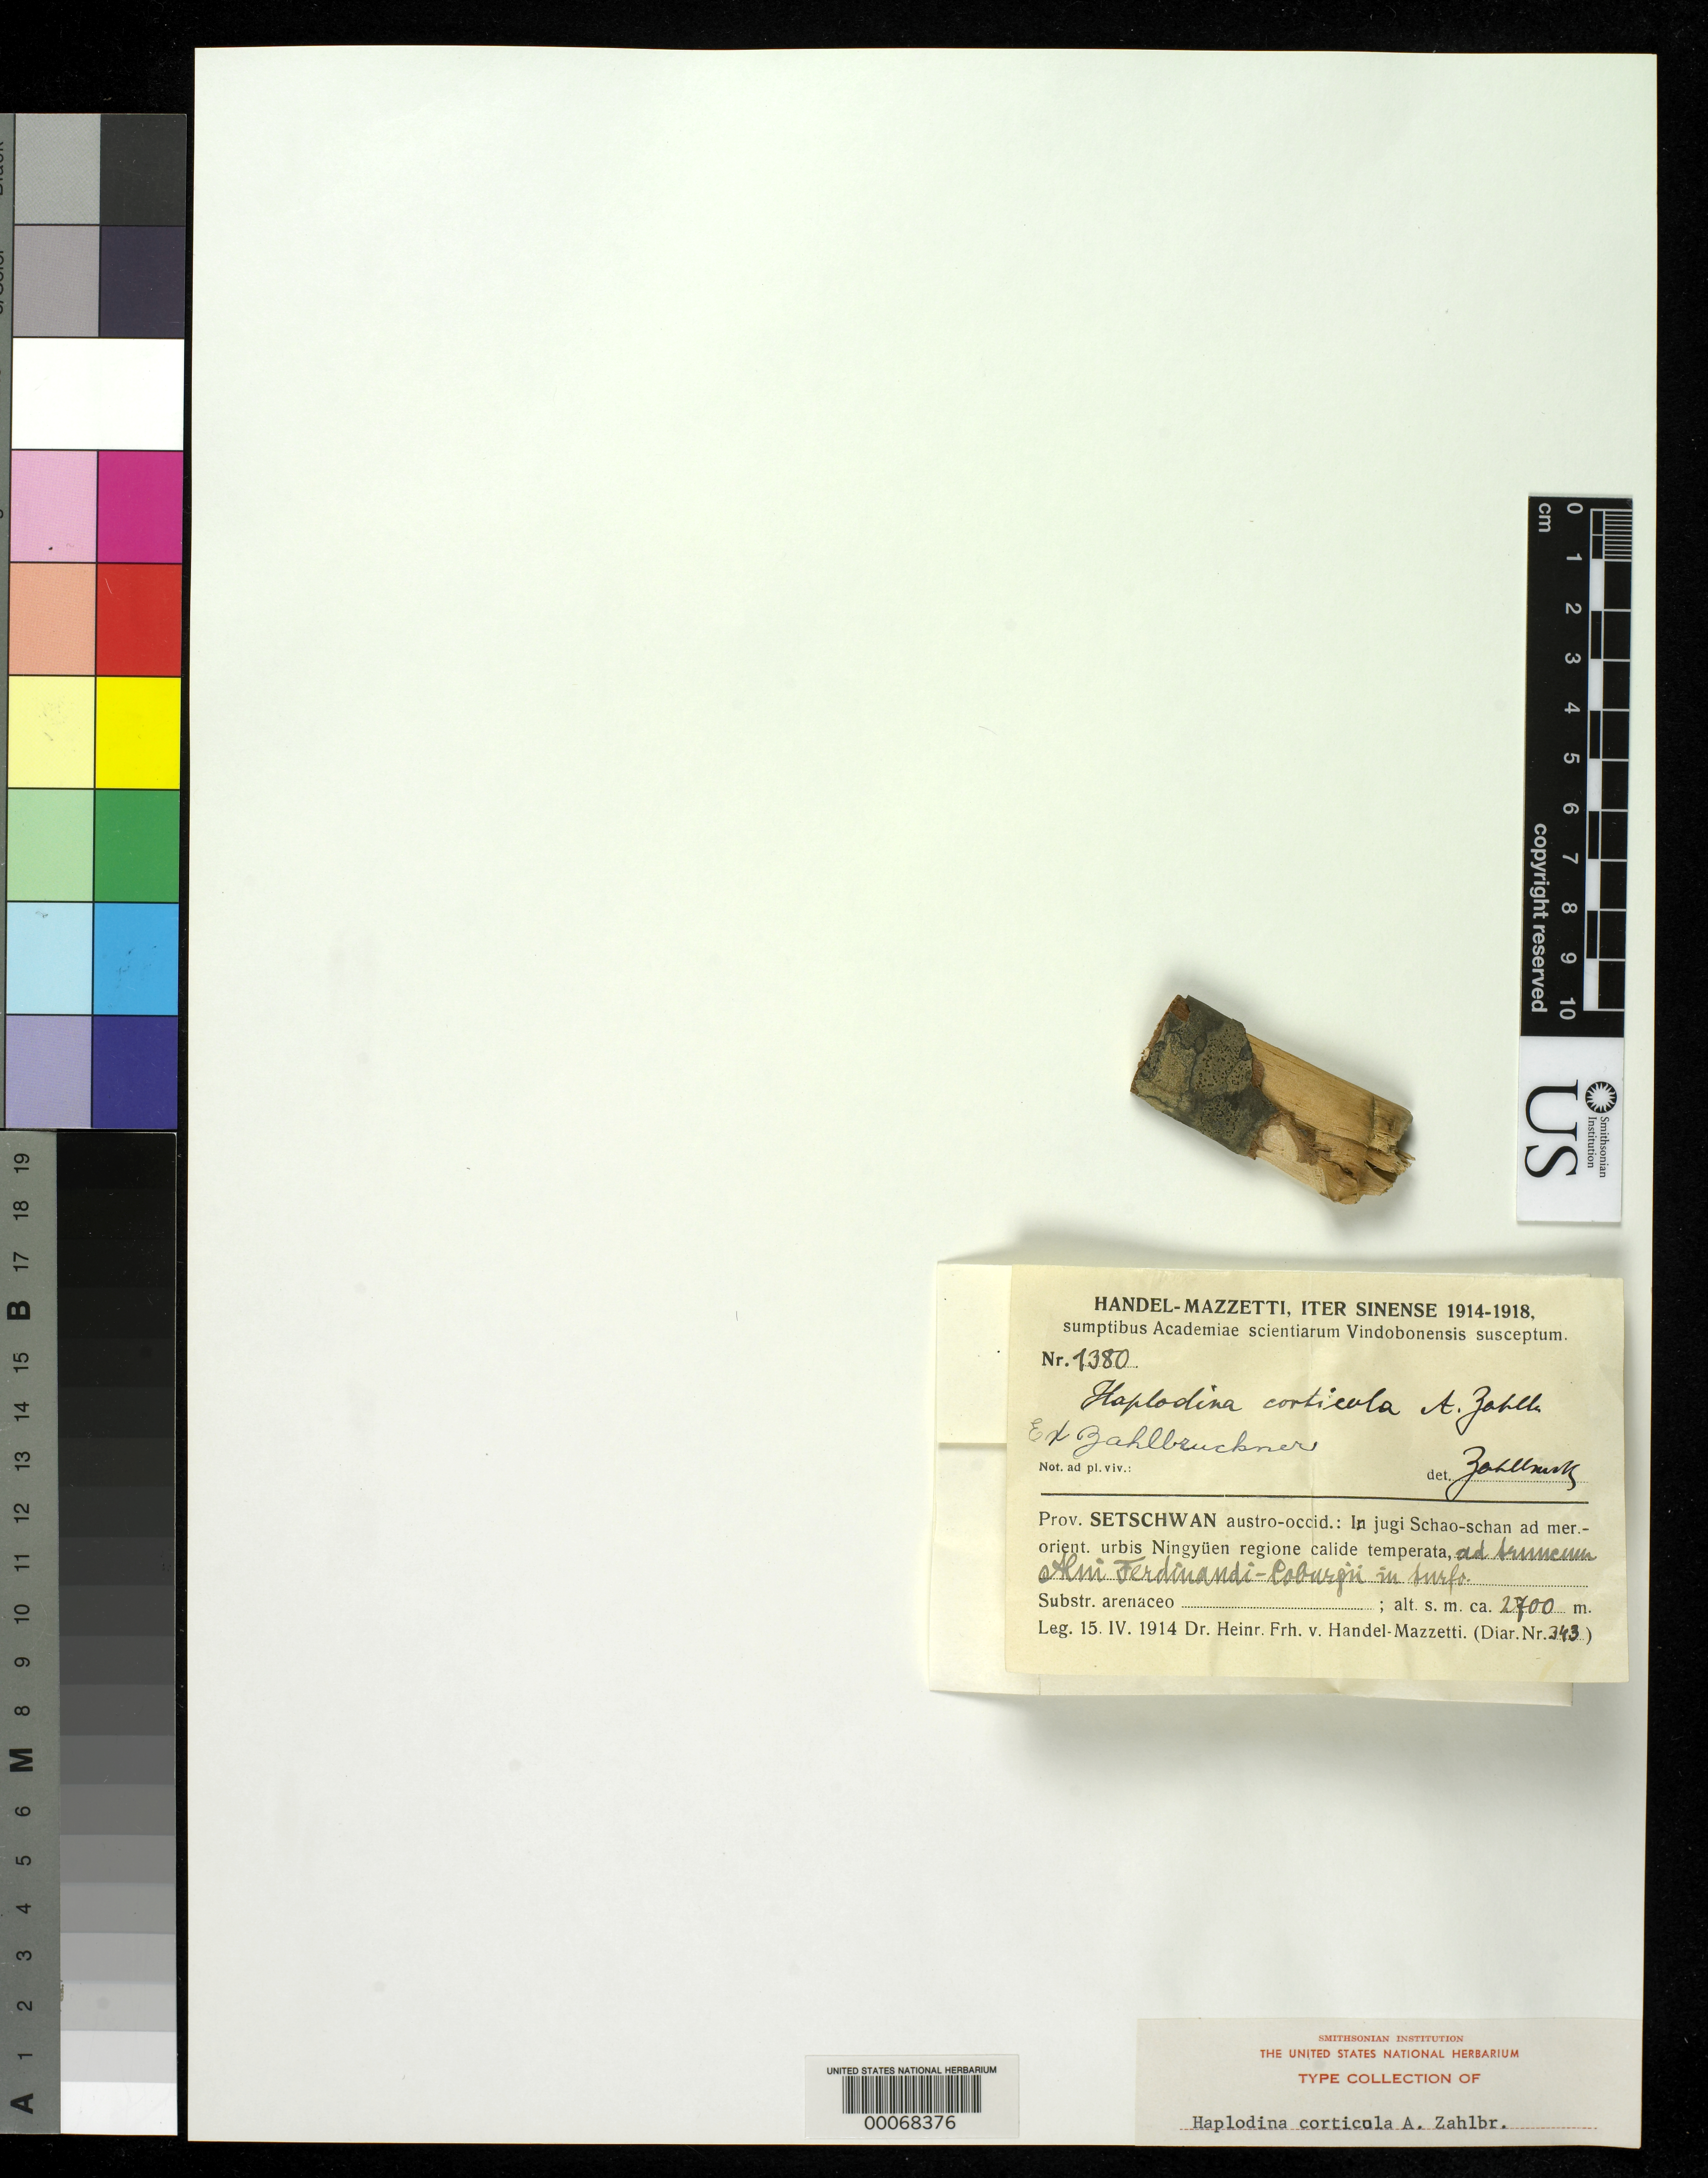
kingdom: Fungi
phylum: Ascomycota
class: Arthoniomycetes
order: Arthoniales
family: Roccellaceae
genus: Haplodina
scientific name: Haplodina corticola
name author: Zahlbr. in Hand.-Mazz.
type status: Isotype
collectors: H. Handel-Mazzetti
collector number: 1380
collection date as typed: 15 Apr 1914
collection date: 1914-04-15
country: China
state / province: Sichuan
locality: In jugi Dschao-schan ad mer.-orient urbis Ningyuen. [On Dschao-schan Mountain ridge to the SE of the city of Ningyuen.]